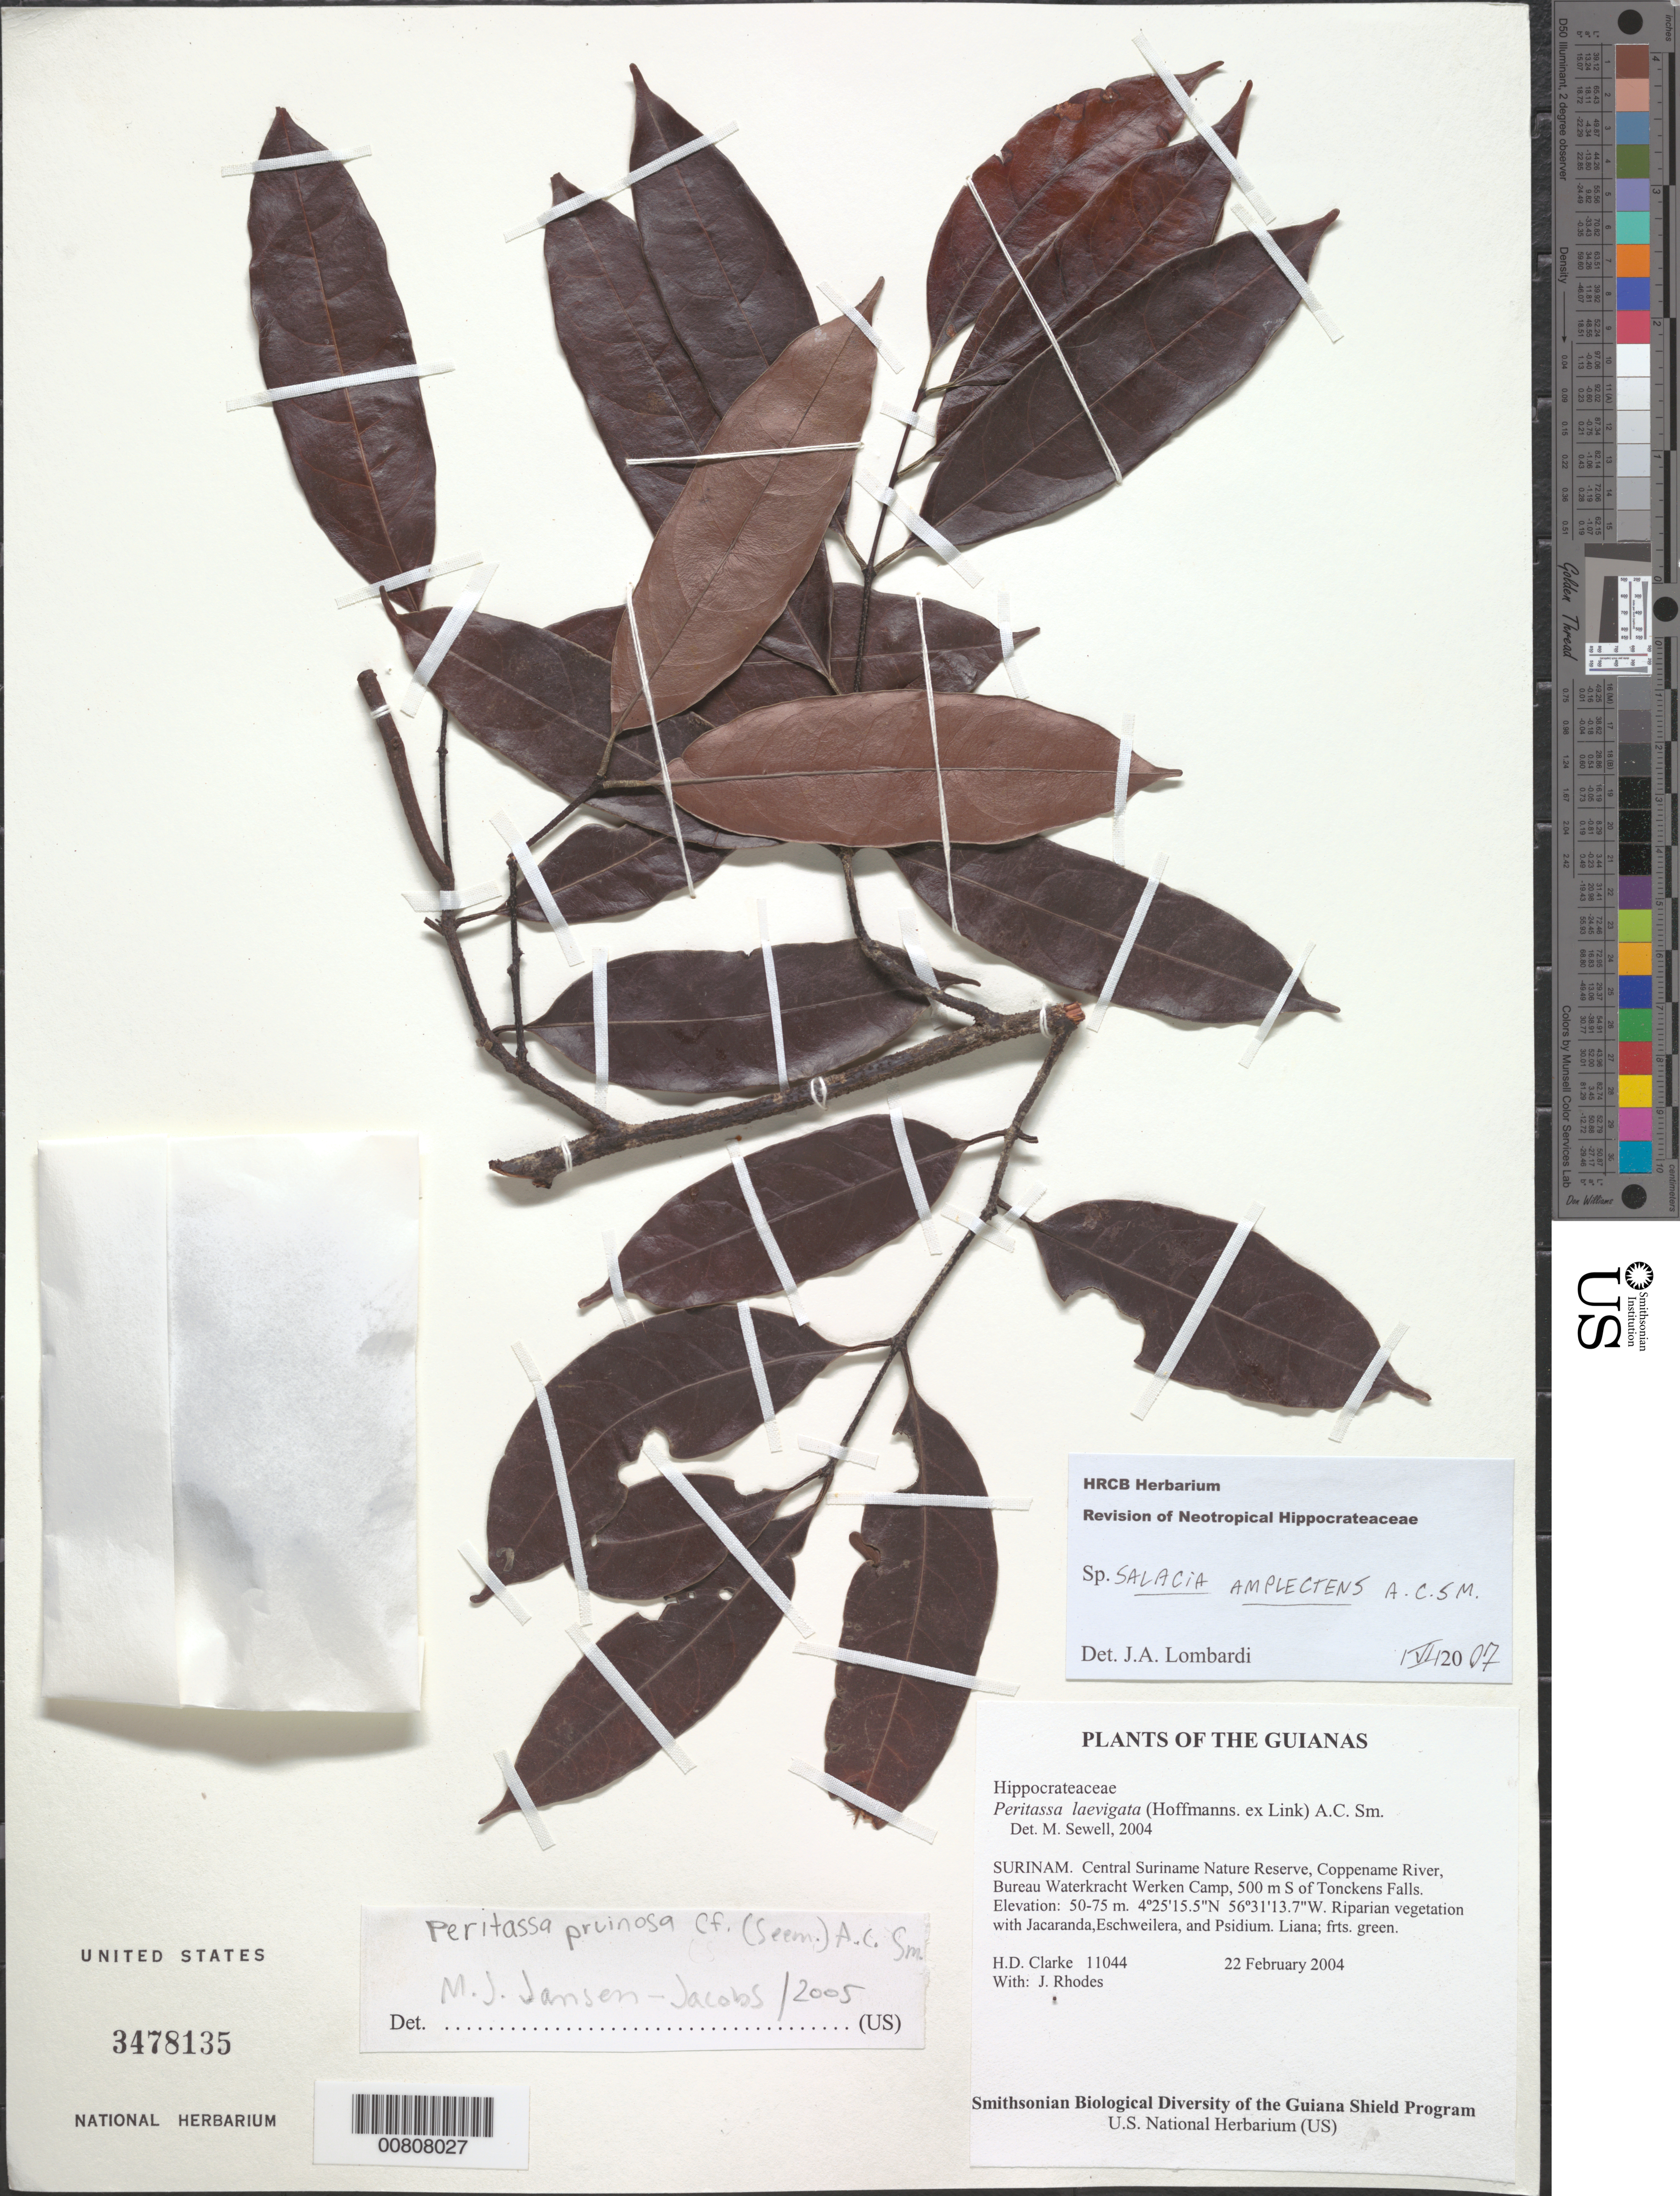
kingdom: Plantae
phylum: Tracheophyta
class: Magnoliopsida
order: Celastrales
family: Celastraceae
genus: Salacia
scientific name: Salacia amplectens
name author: A.C. Sm.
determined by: Lombardi, Julio A.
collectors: H. D. Clarke & J. Rhodes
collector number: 11044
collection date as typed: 22 February 2004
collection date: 2004-02-22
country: Suriname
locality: Central Suriname Nature Reserve, Coppename River, Bureau Waterkracht Werken Camp, 500 m S of Tonckens Falls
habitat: Riparian vegetation with Jacaranda,Eschweilera, and Psidium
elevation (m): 50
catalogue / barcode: US 3478135